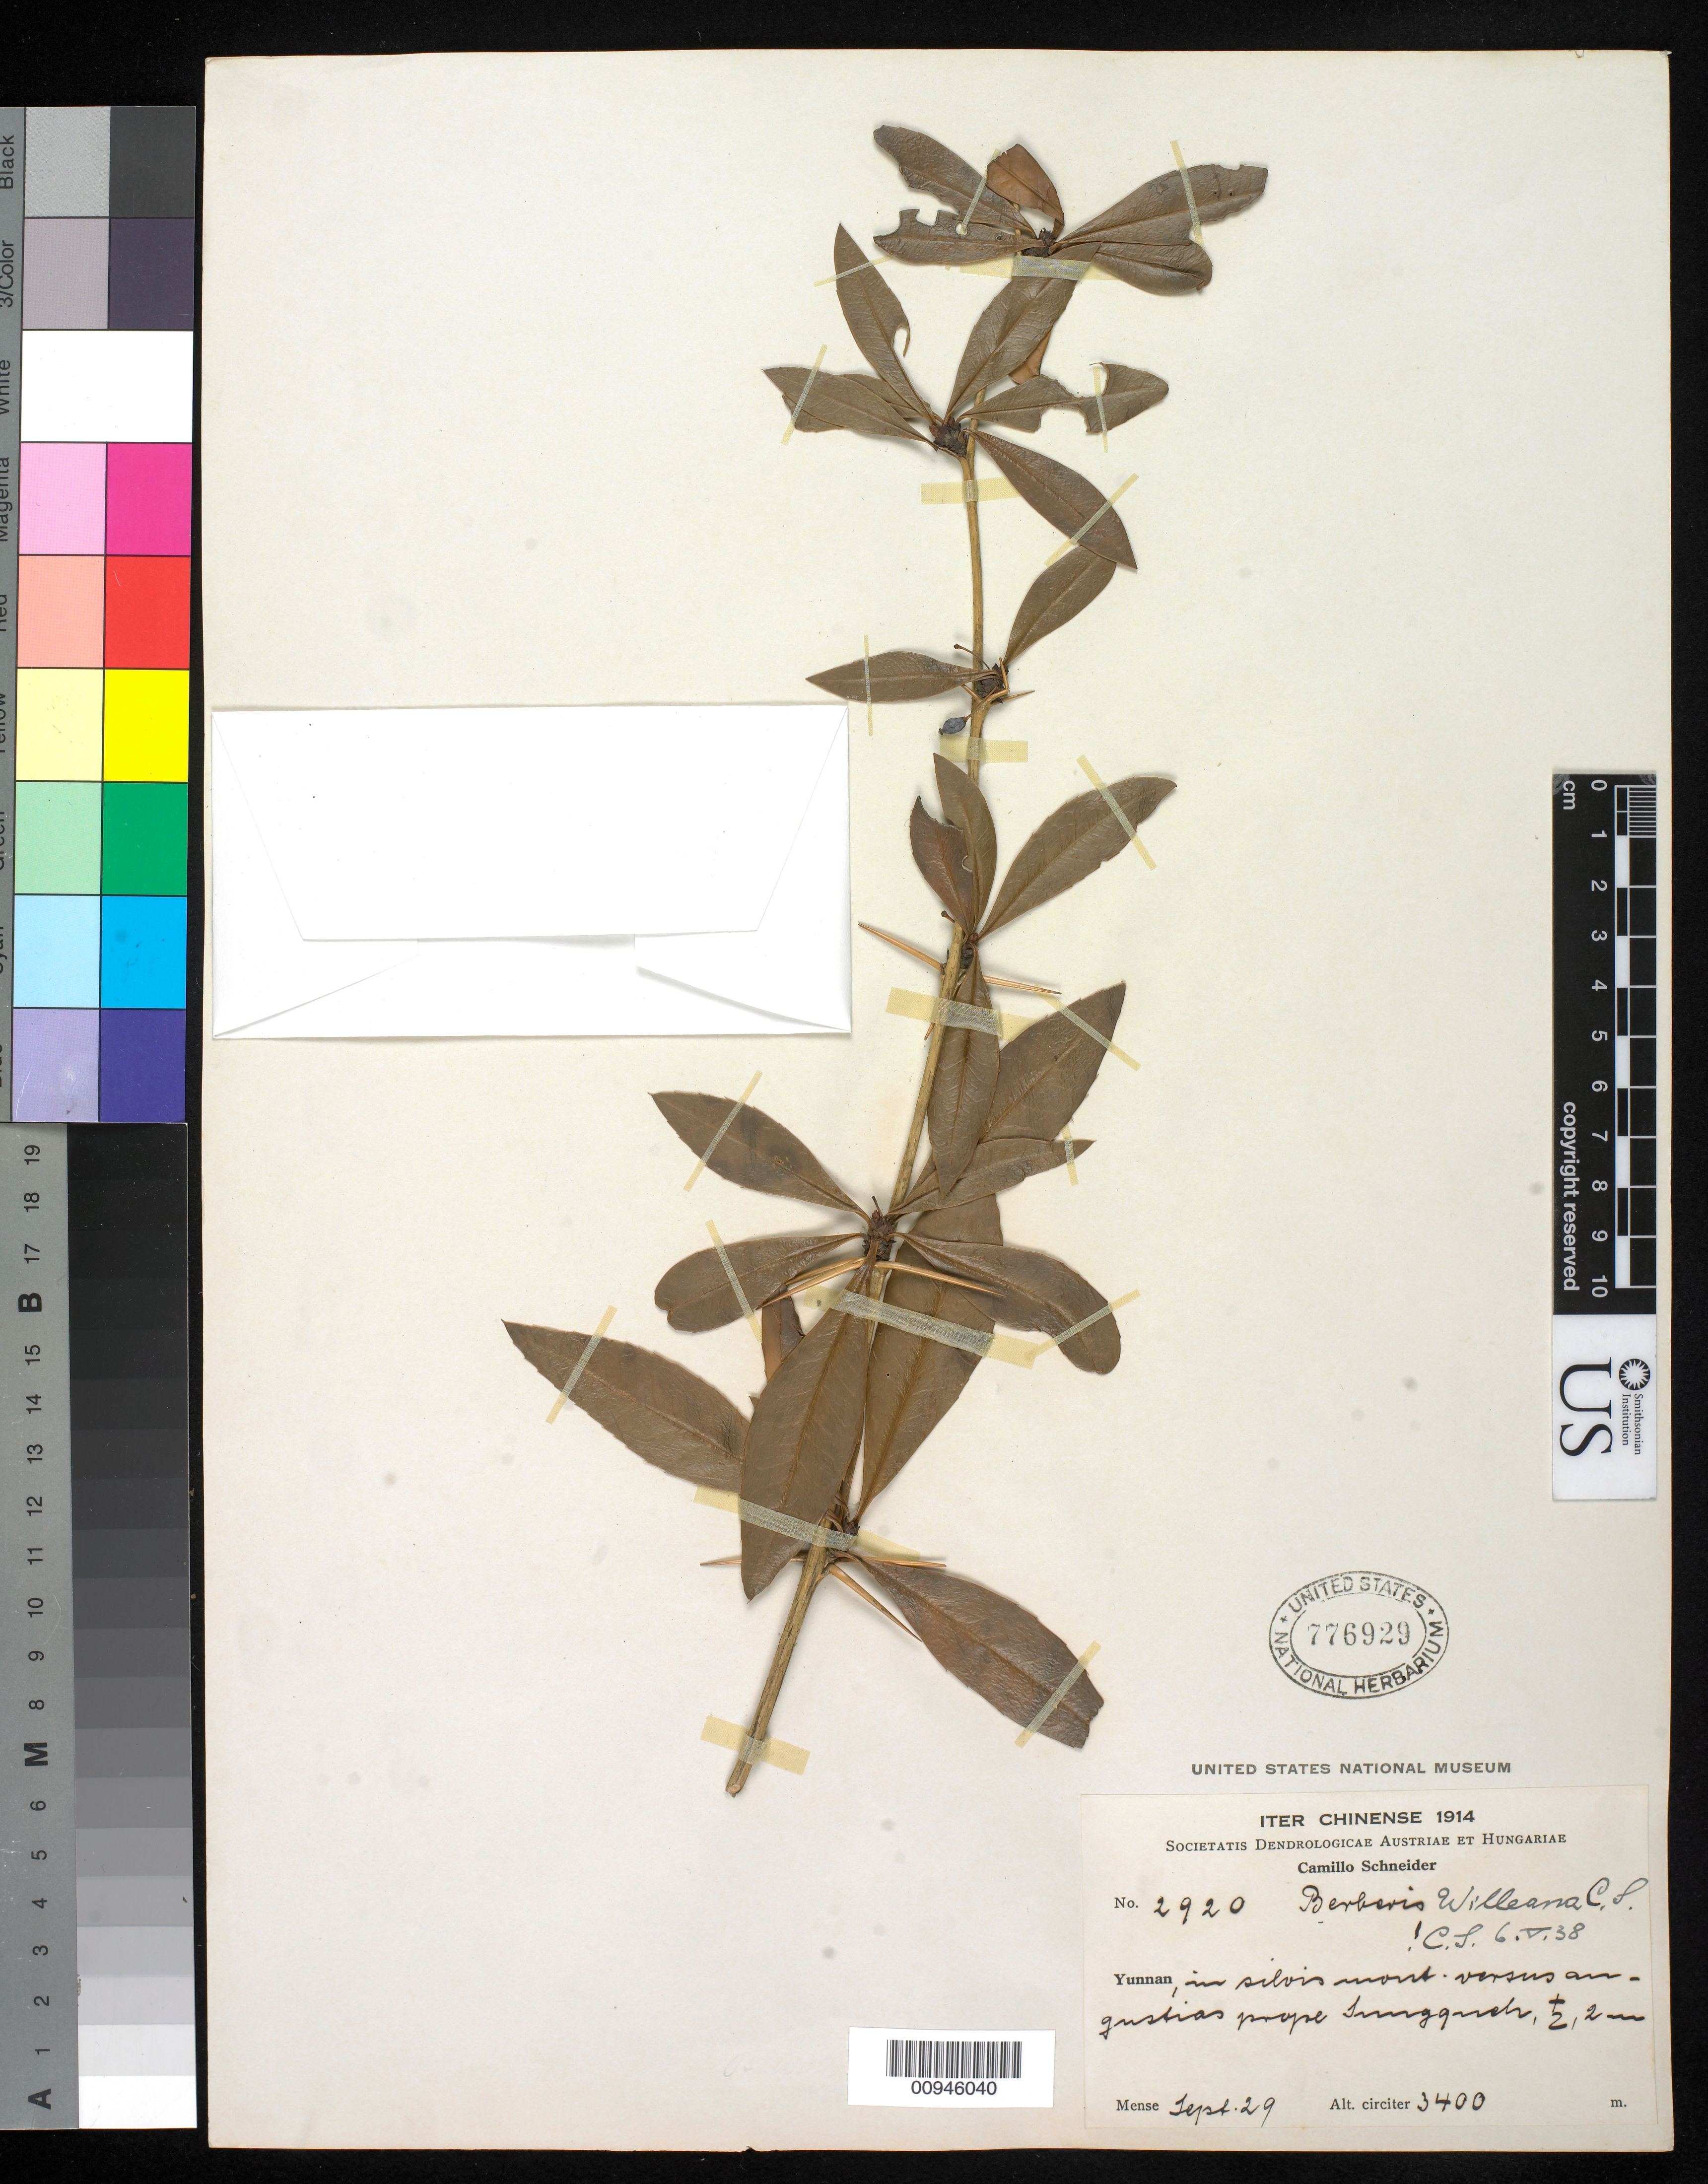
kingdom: Plantae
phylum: Tracheophyta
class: Magnoliopsida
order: Ranunculales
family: Berberidaceae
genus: Berberis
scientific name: Berberis willeana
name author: C.K. Schneid.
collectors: C. K. Schneider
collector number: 2920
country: China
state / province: Yunnan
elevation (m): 3400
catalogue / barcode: US 776929